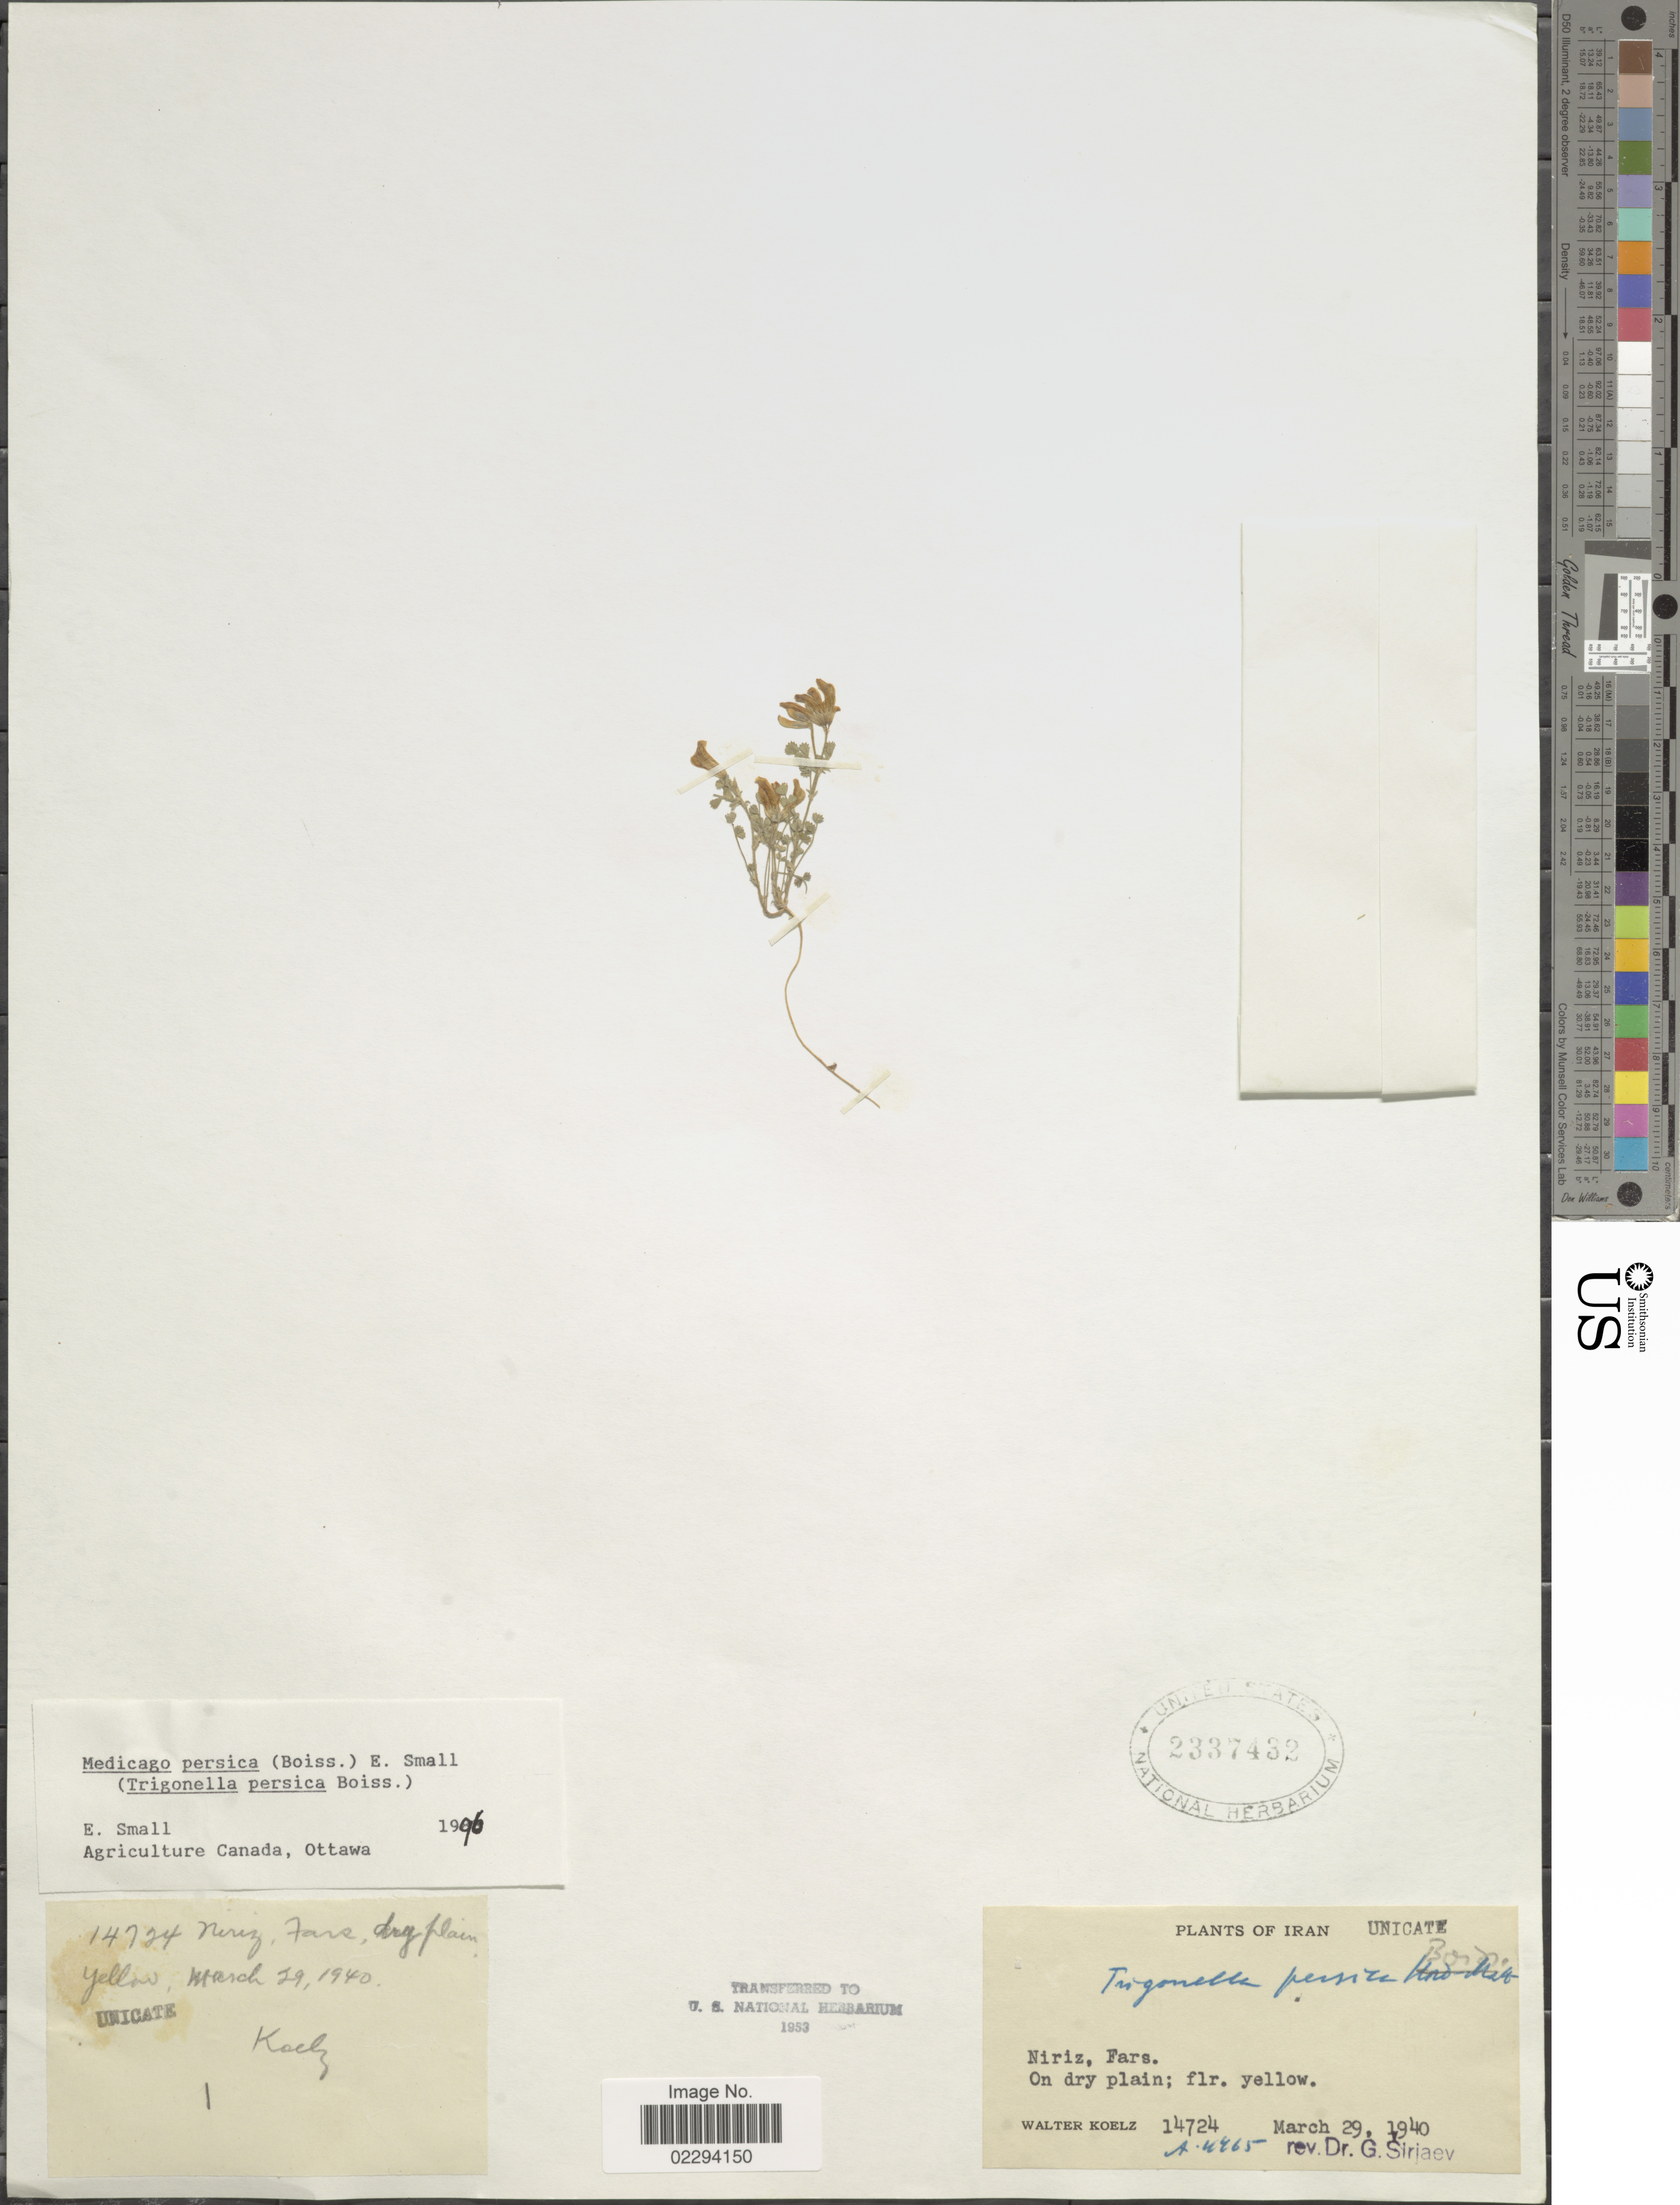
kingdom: Plantae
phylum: Tracheophyta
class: Magnoliopsida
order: Fabales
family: Fabaceae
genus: Medicago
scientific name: Medicago persica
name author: (Boiss.) Small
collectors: W. N. Koelz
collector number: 14724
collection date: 1940-03-29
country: Iran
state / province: Fars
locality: Niriz, Fars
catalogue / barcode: US 2337432